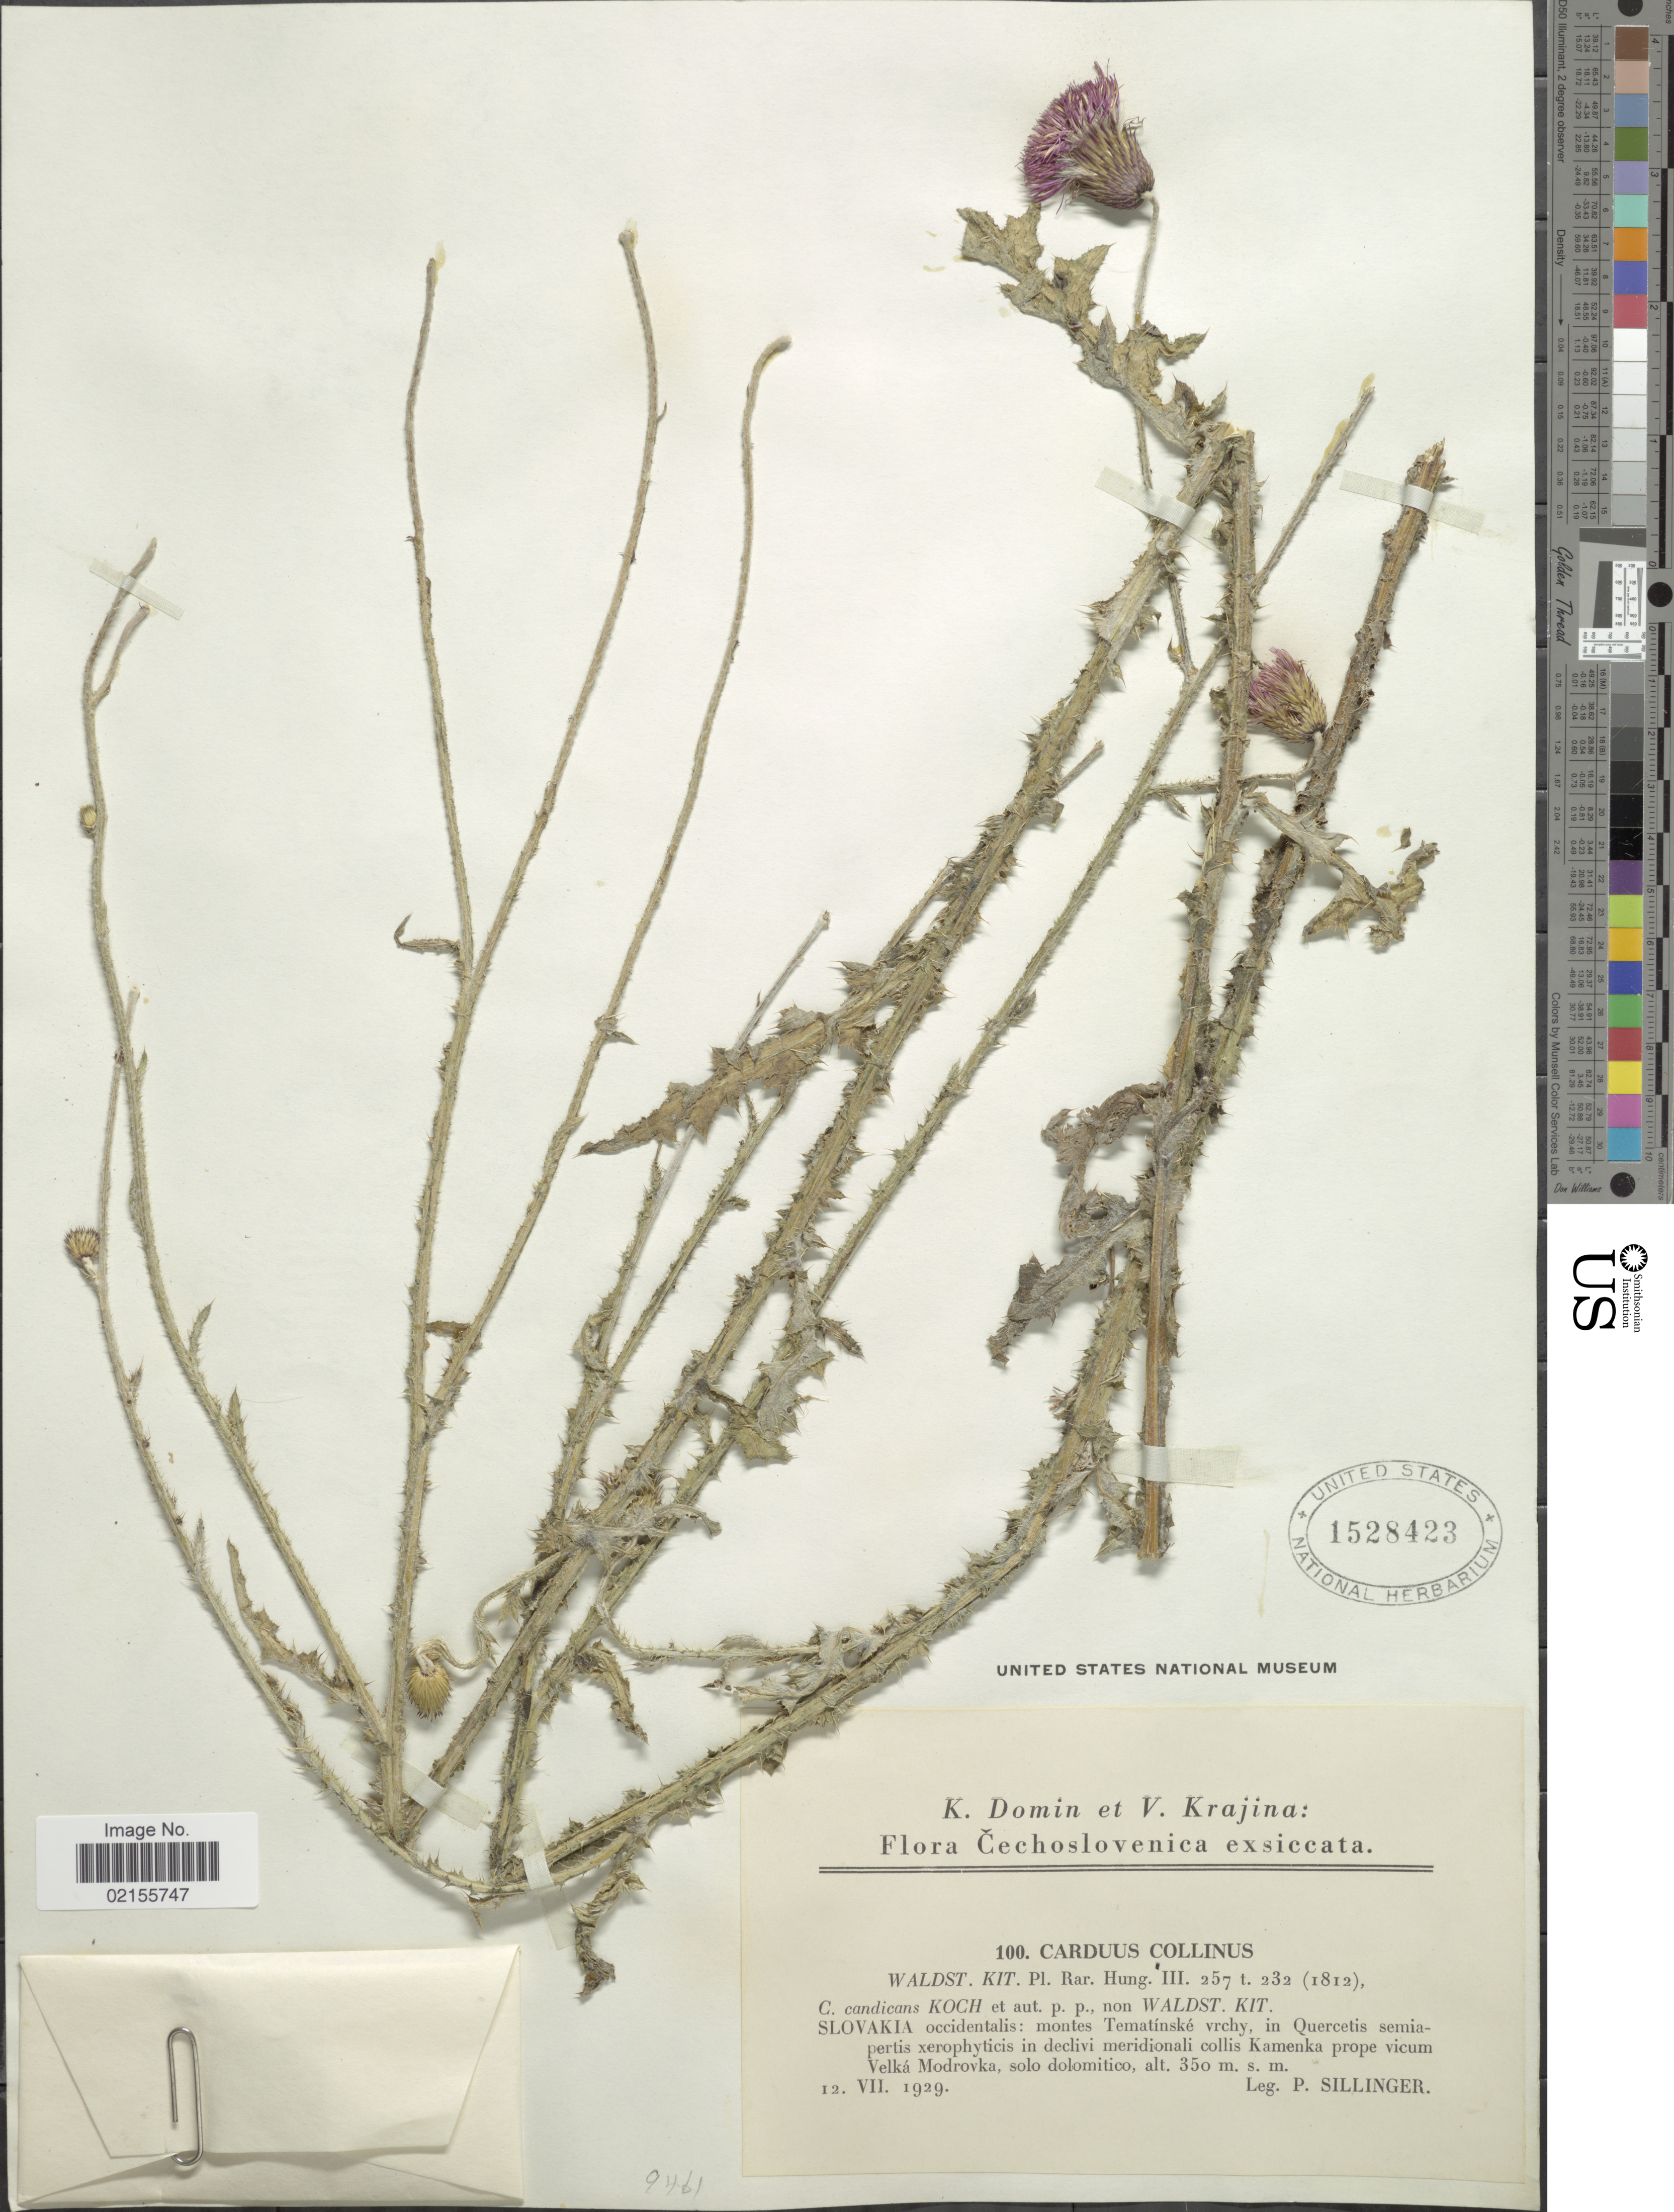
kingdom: Plantae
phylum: Tracheophyta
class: Magnoliopsida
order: Asterales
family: Asteraceae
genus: Carduus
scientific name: Carduus collinus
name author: Waldst. & Kit.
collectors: P. Sillinger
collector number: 100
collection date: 1929-07-12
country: Slovakia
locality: Slovakia occidentalis: montes Tematínske vrchy, in Quercetis semiapertis xerophyticis in declivi meridionali collis Kamneka prope vicum Velká Modrovka, solo dolomitico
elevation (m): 350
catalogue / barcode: US 1528423